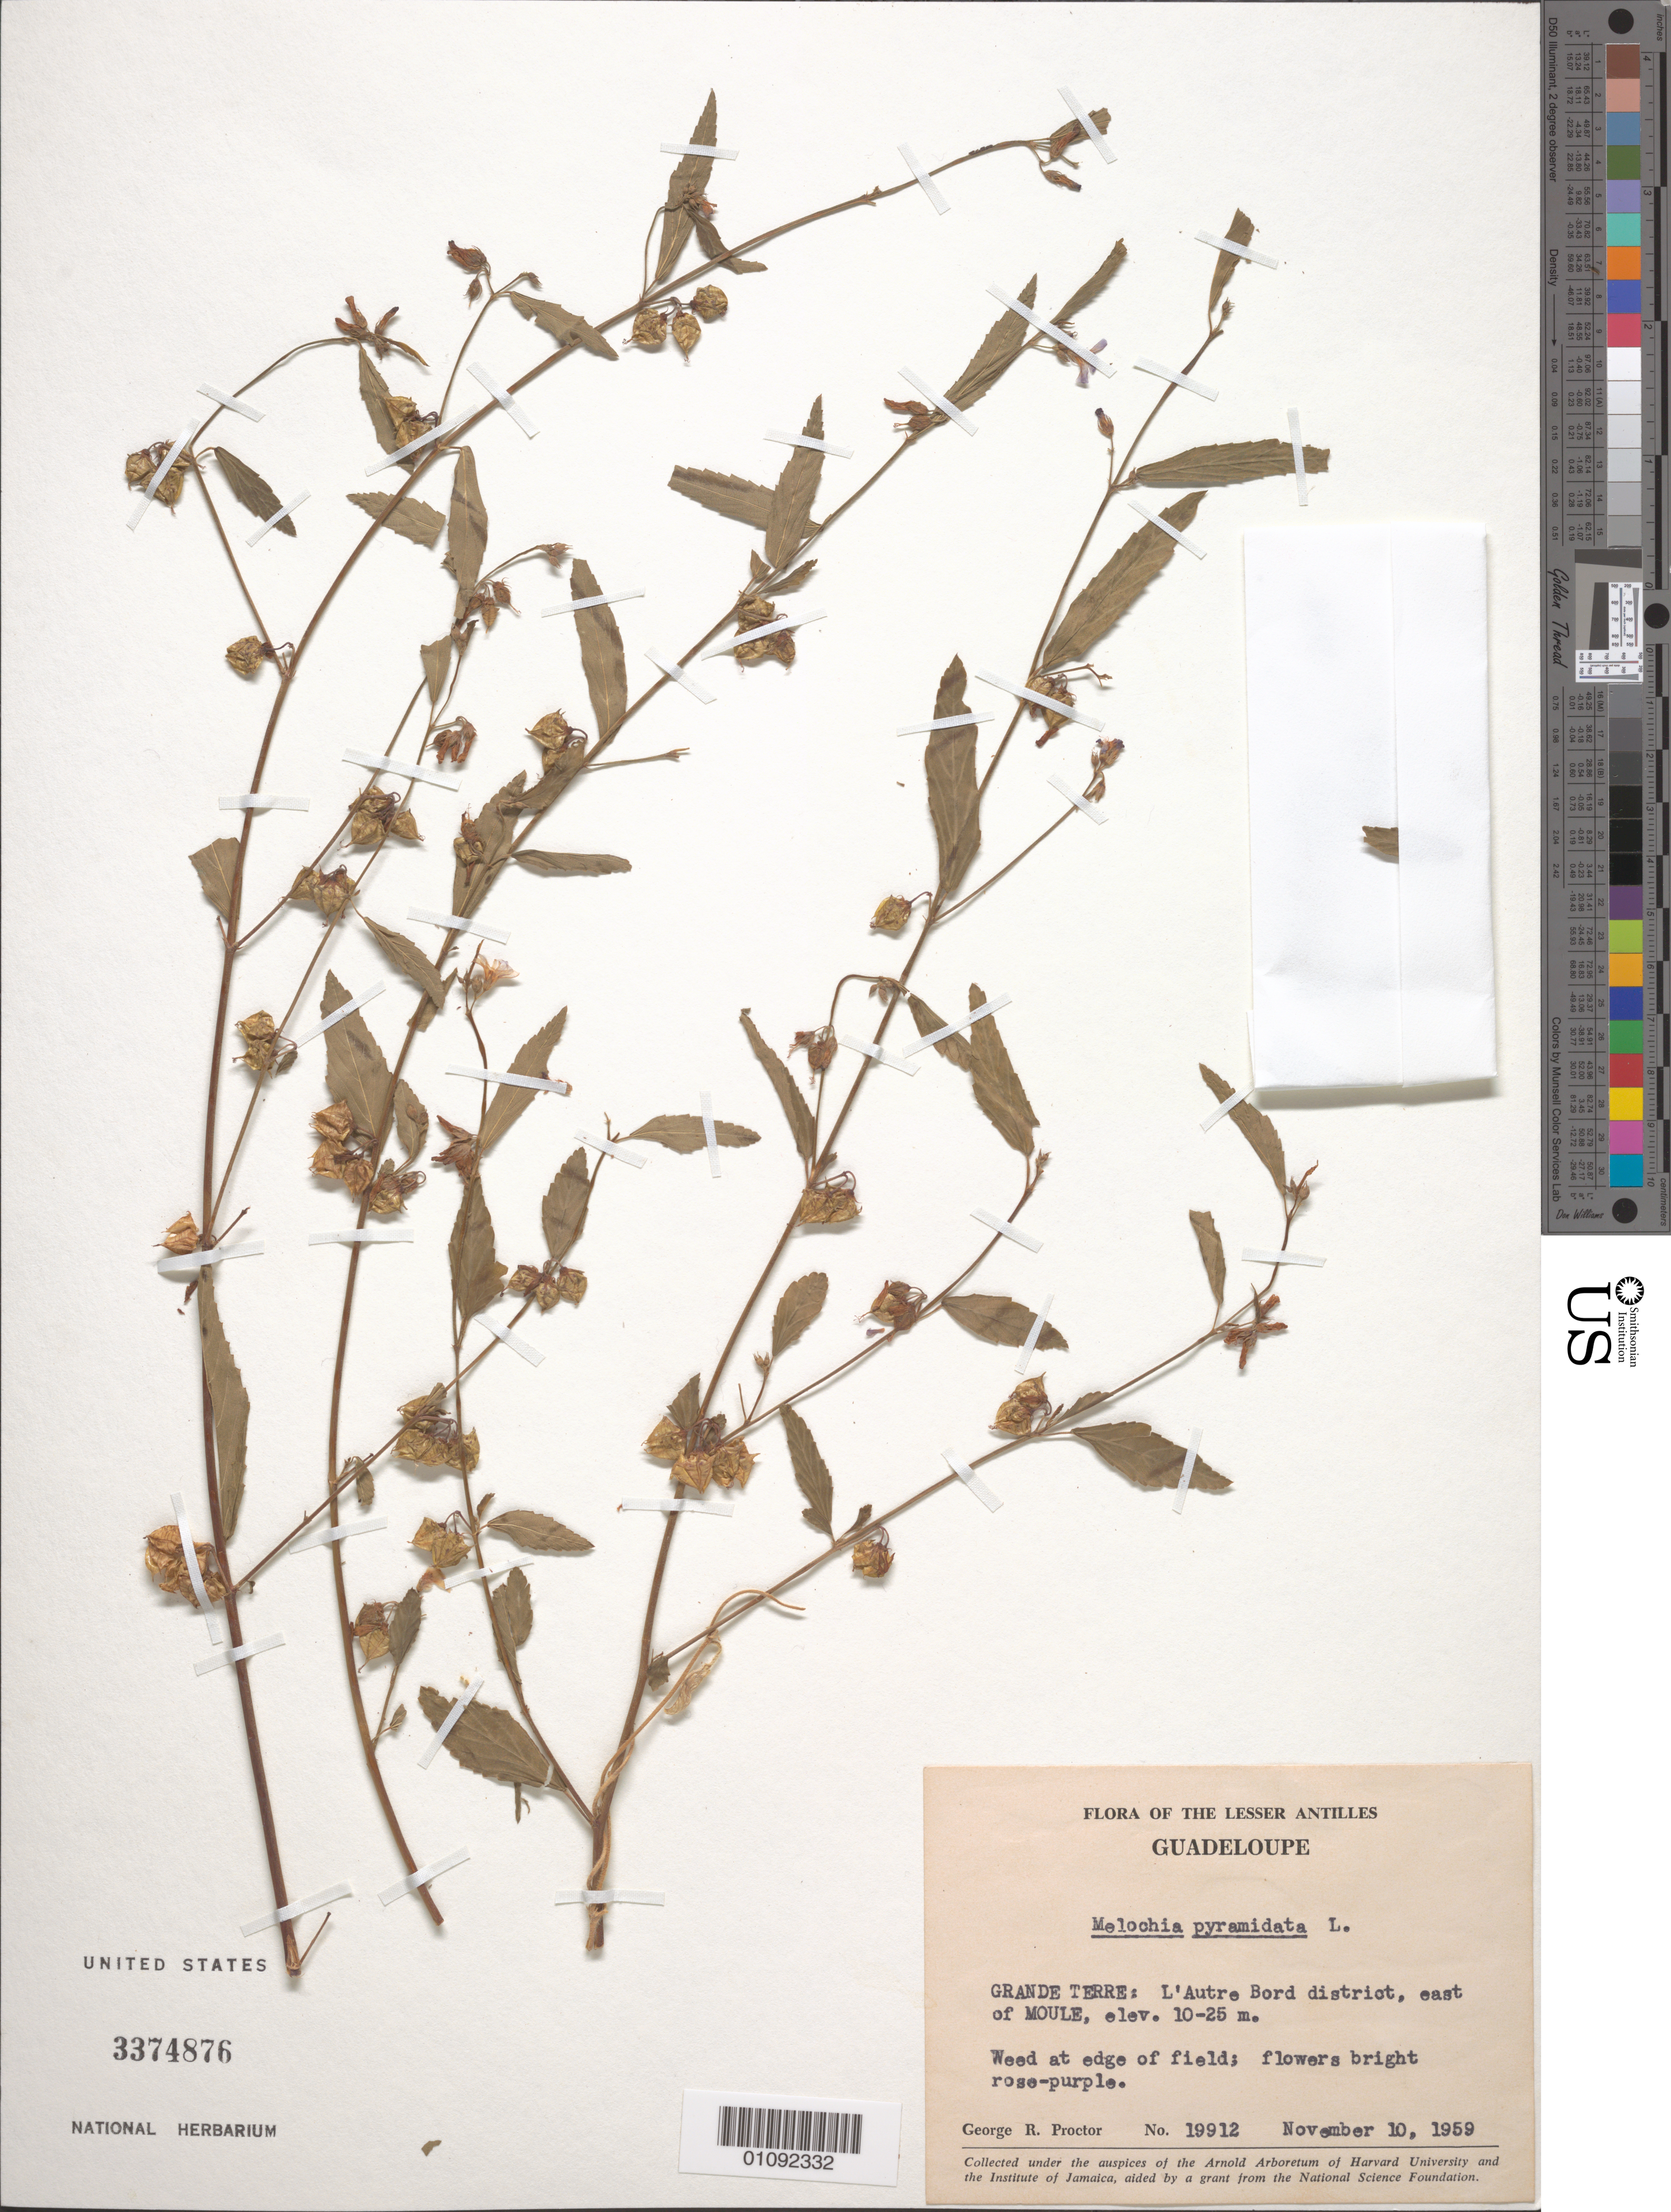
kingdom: Plantae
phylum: Tracheophyta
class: Magnoliopsida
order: Malvales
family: Malvaceae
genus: Melochia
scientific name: Melochia pyramidata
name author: L.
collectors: G. R. Proctor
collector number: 19912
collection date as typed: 10 Nov 1959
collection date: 1959-11-10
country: Guadeloupe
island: Grande Terre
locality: L'Autre Bord district, E of Moule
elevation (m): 10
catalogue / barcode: US 3374876